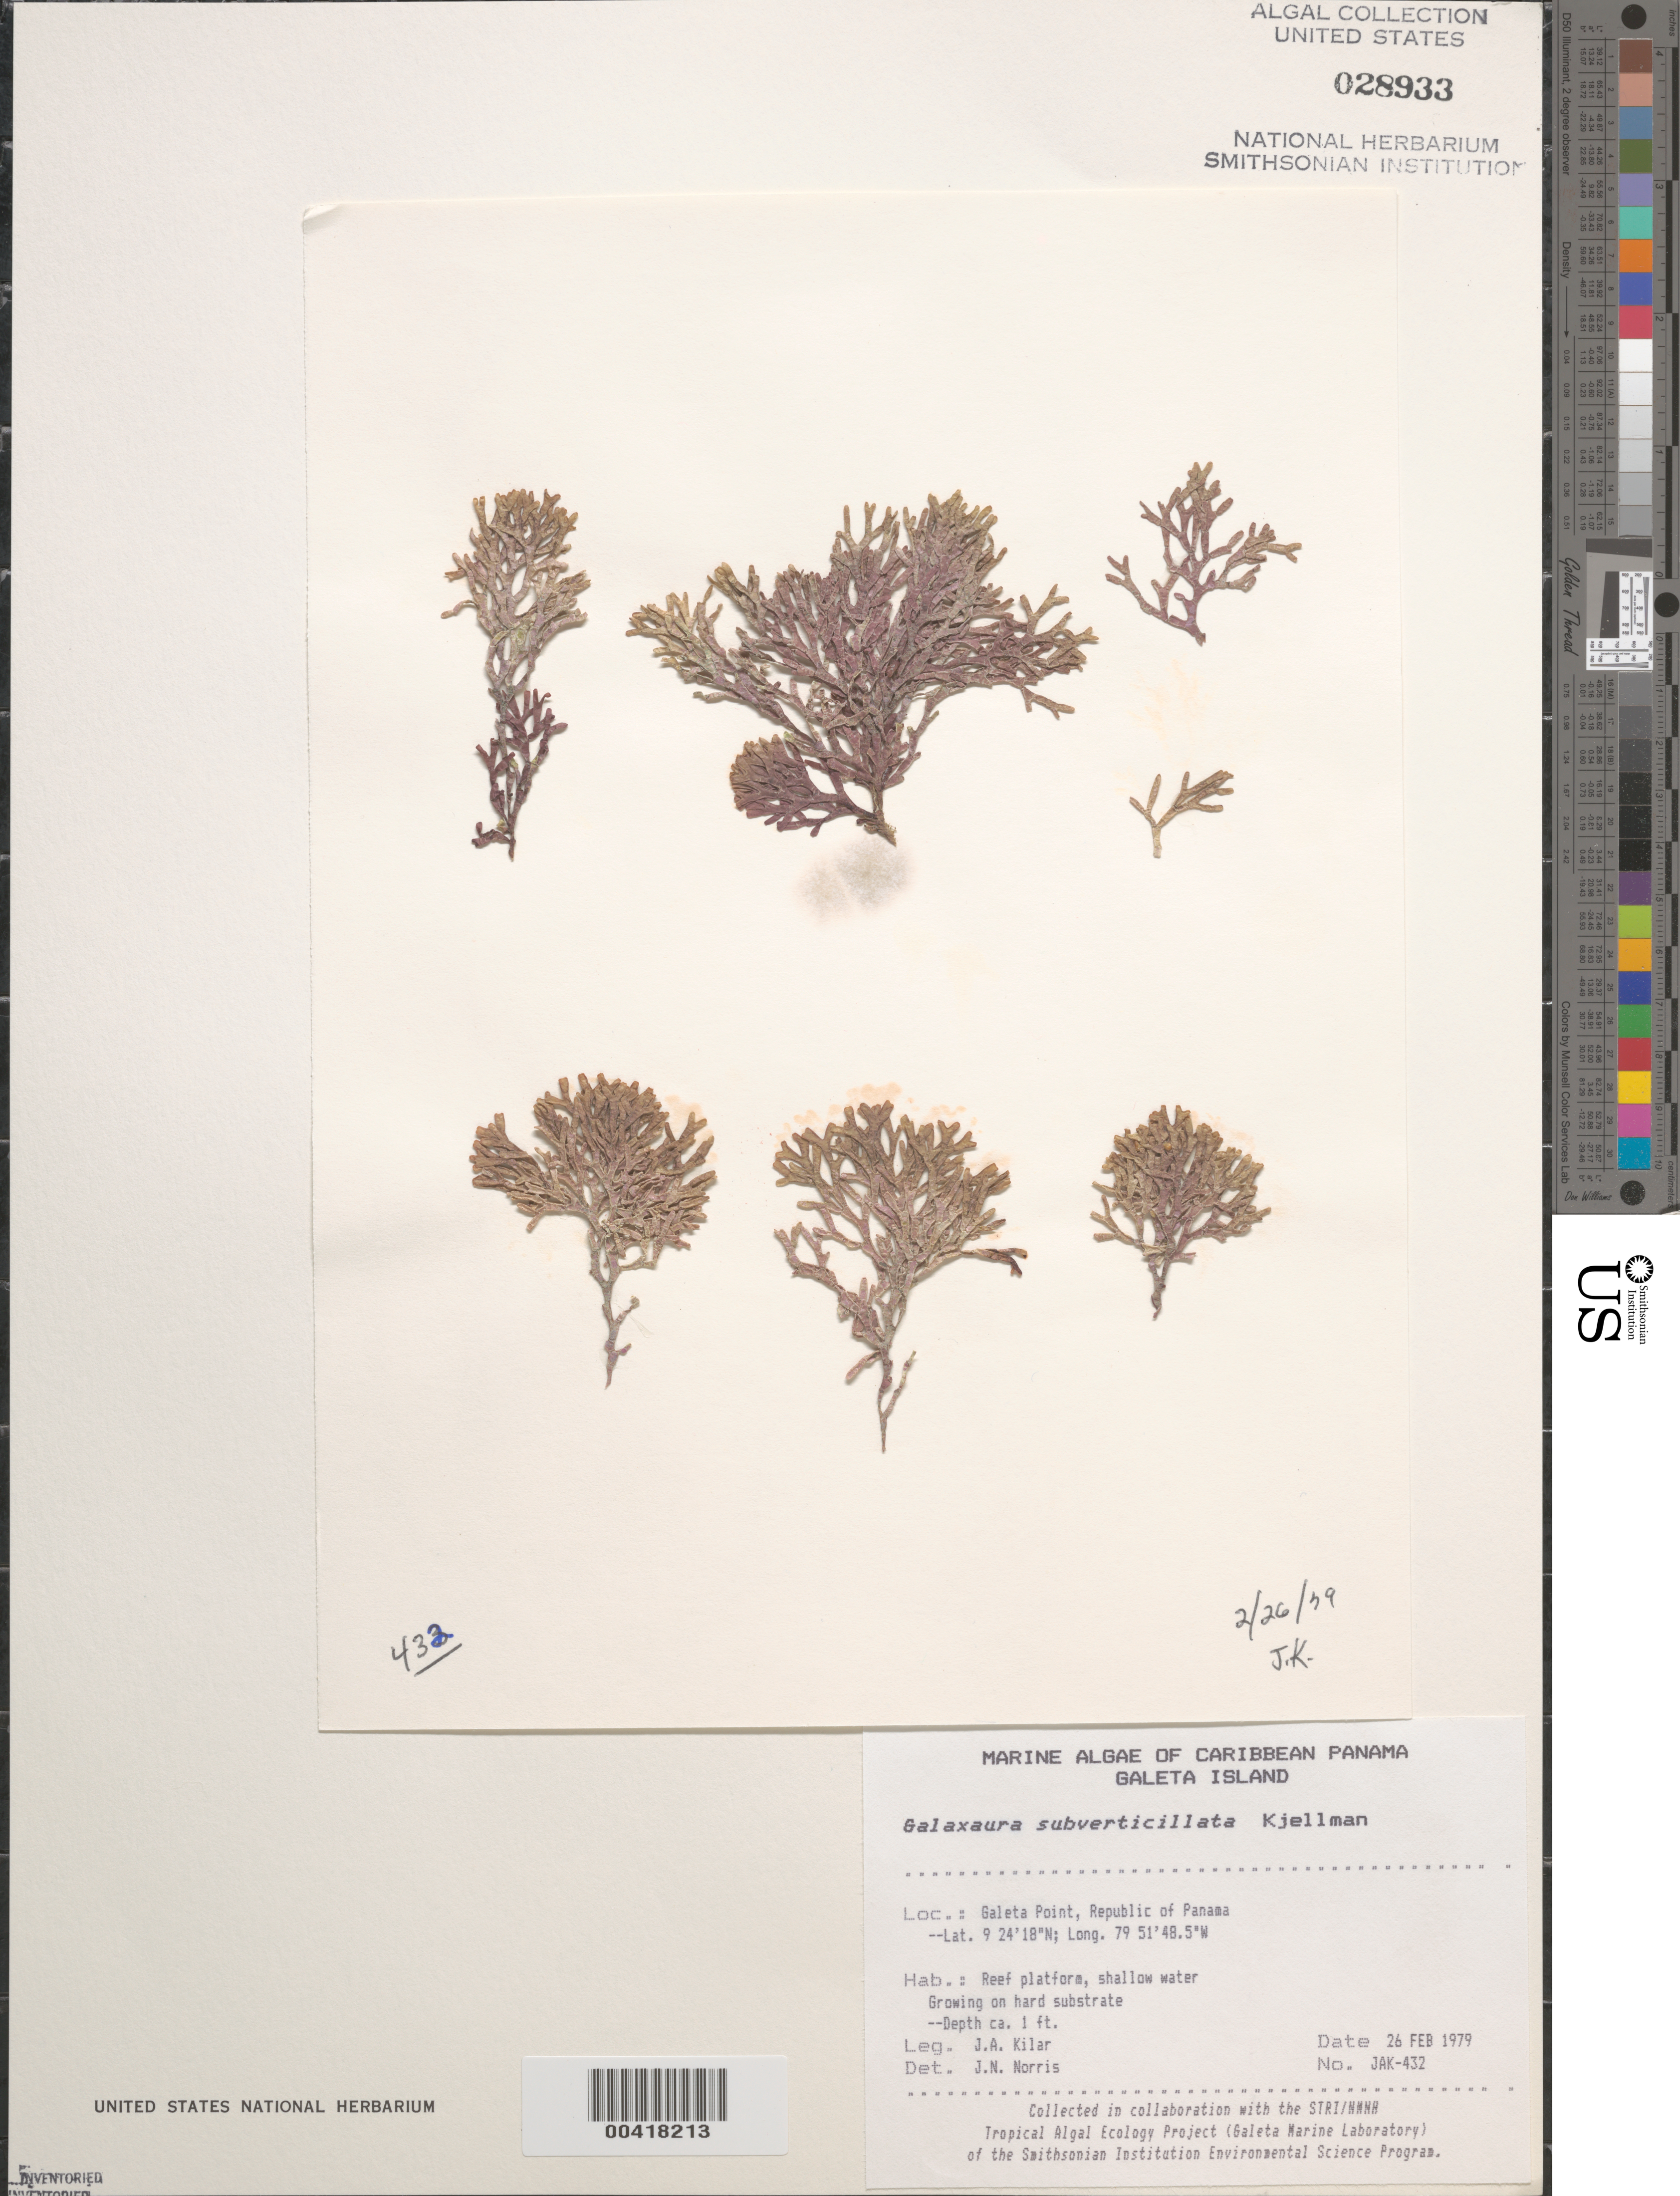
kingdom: Plantae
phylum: Rhodophyta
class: Florideophyceae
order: Nemaliales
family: Galaxauraceae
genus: Galaxaura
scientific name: Galaxaura rugosa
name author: (Ellis & Sol.) J.V.Lamouroux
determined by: Algae name updating Project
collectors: J. A. Kilar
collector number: JAK-432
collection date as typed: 26 Feb 1979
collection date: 1979-02-26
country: Panama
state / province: Colón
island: Galeta Island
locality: Galeta Point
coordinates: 9 24' 18" N, 79 51' 48.5" W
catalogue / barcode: US 28933